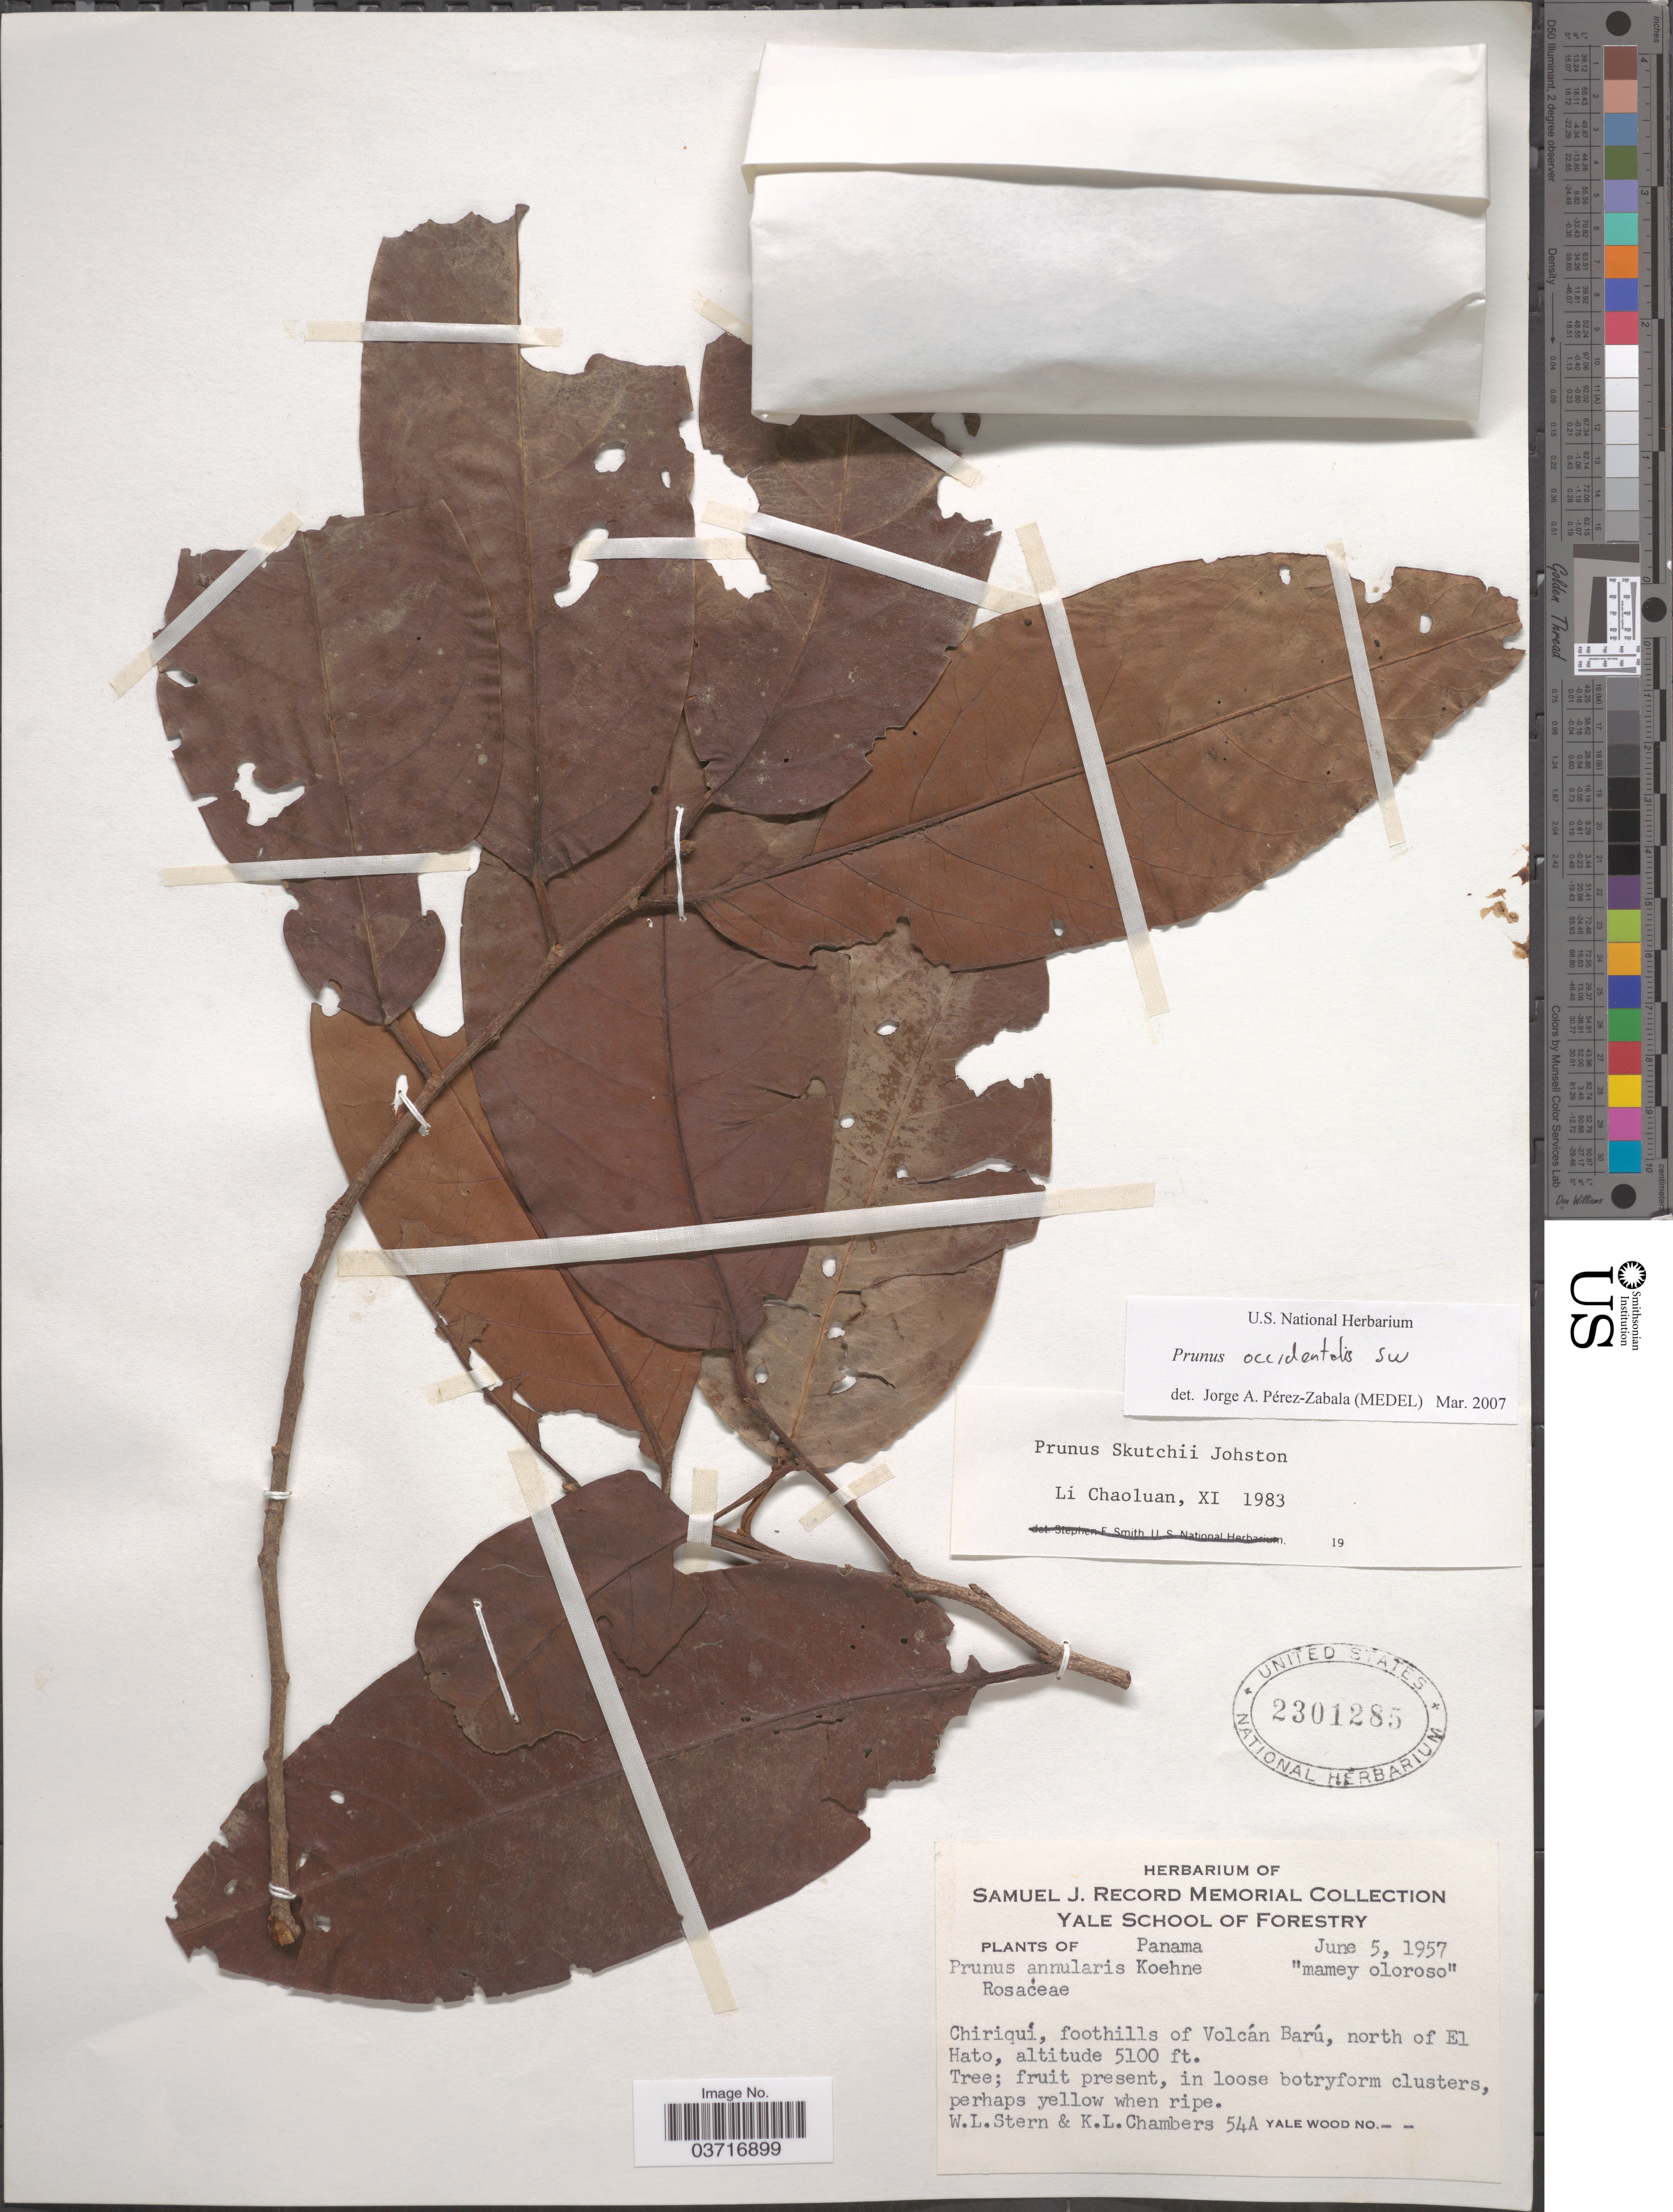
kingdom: Plantae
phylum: Tracheophyta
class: Magnoliopsida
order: Rosales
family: Rosaceae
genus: Prunus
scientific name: Prunus occidentalis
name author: Sw.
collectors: W. L. Stern & K. Chambers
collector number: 54A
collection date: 1957-06-05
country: Panama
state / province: Chiriqui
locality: Foothills of Volcán Barú, north of El Hato.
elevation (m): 1554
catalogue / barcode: US 2301285